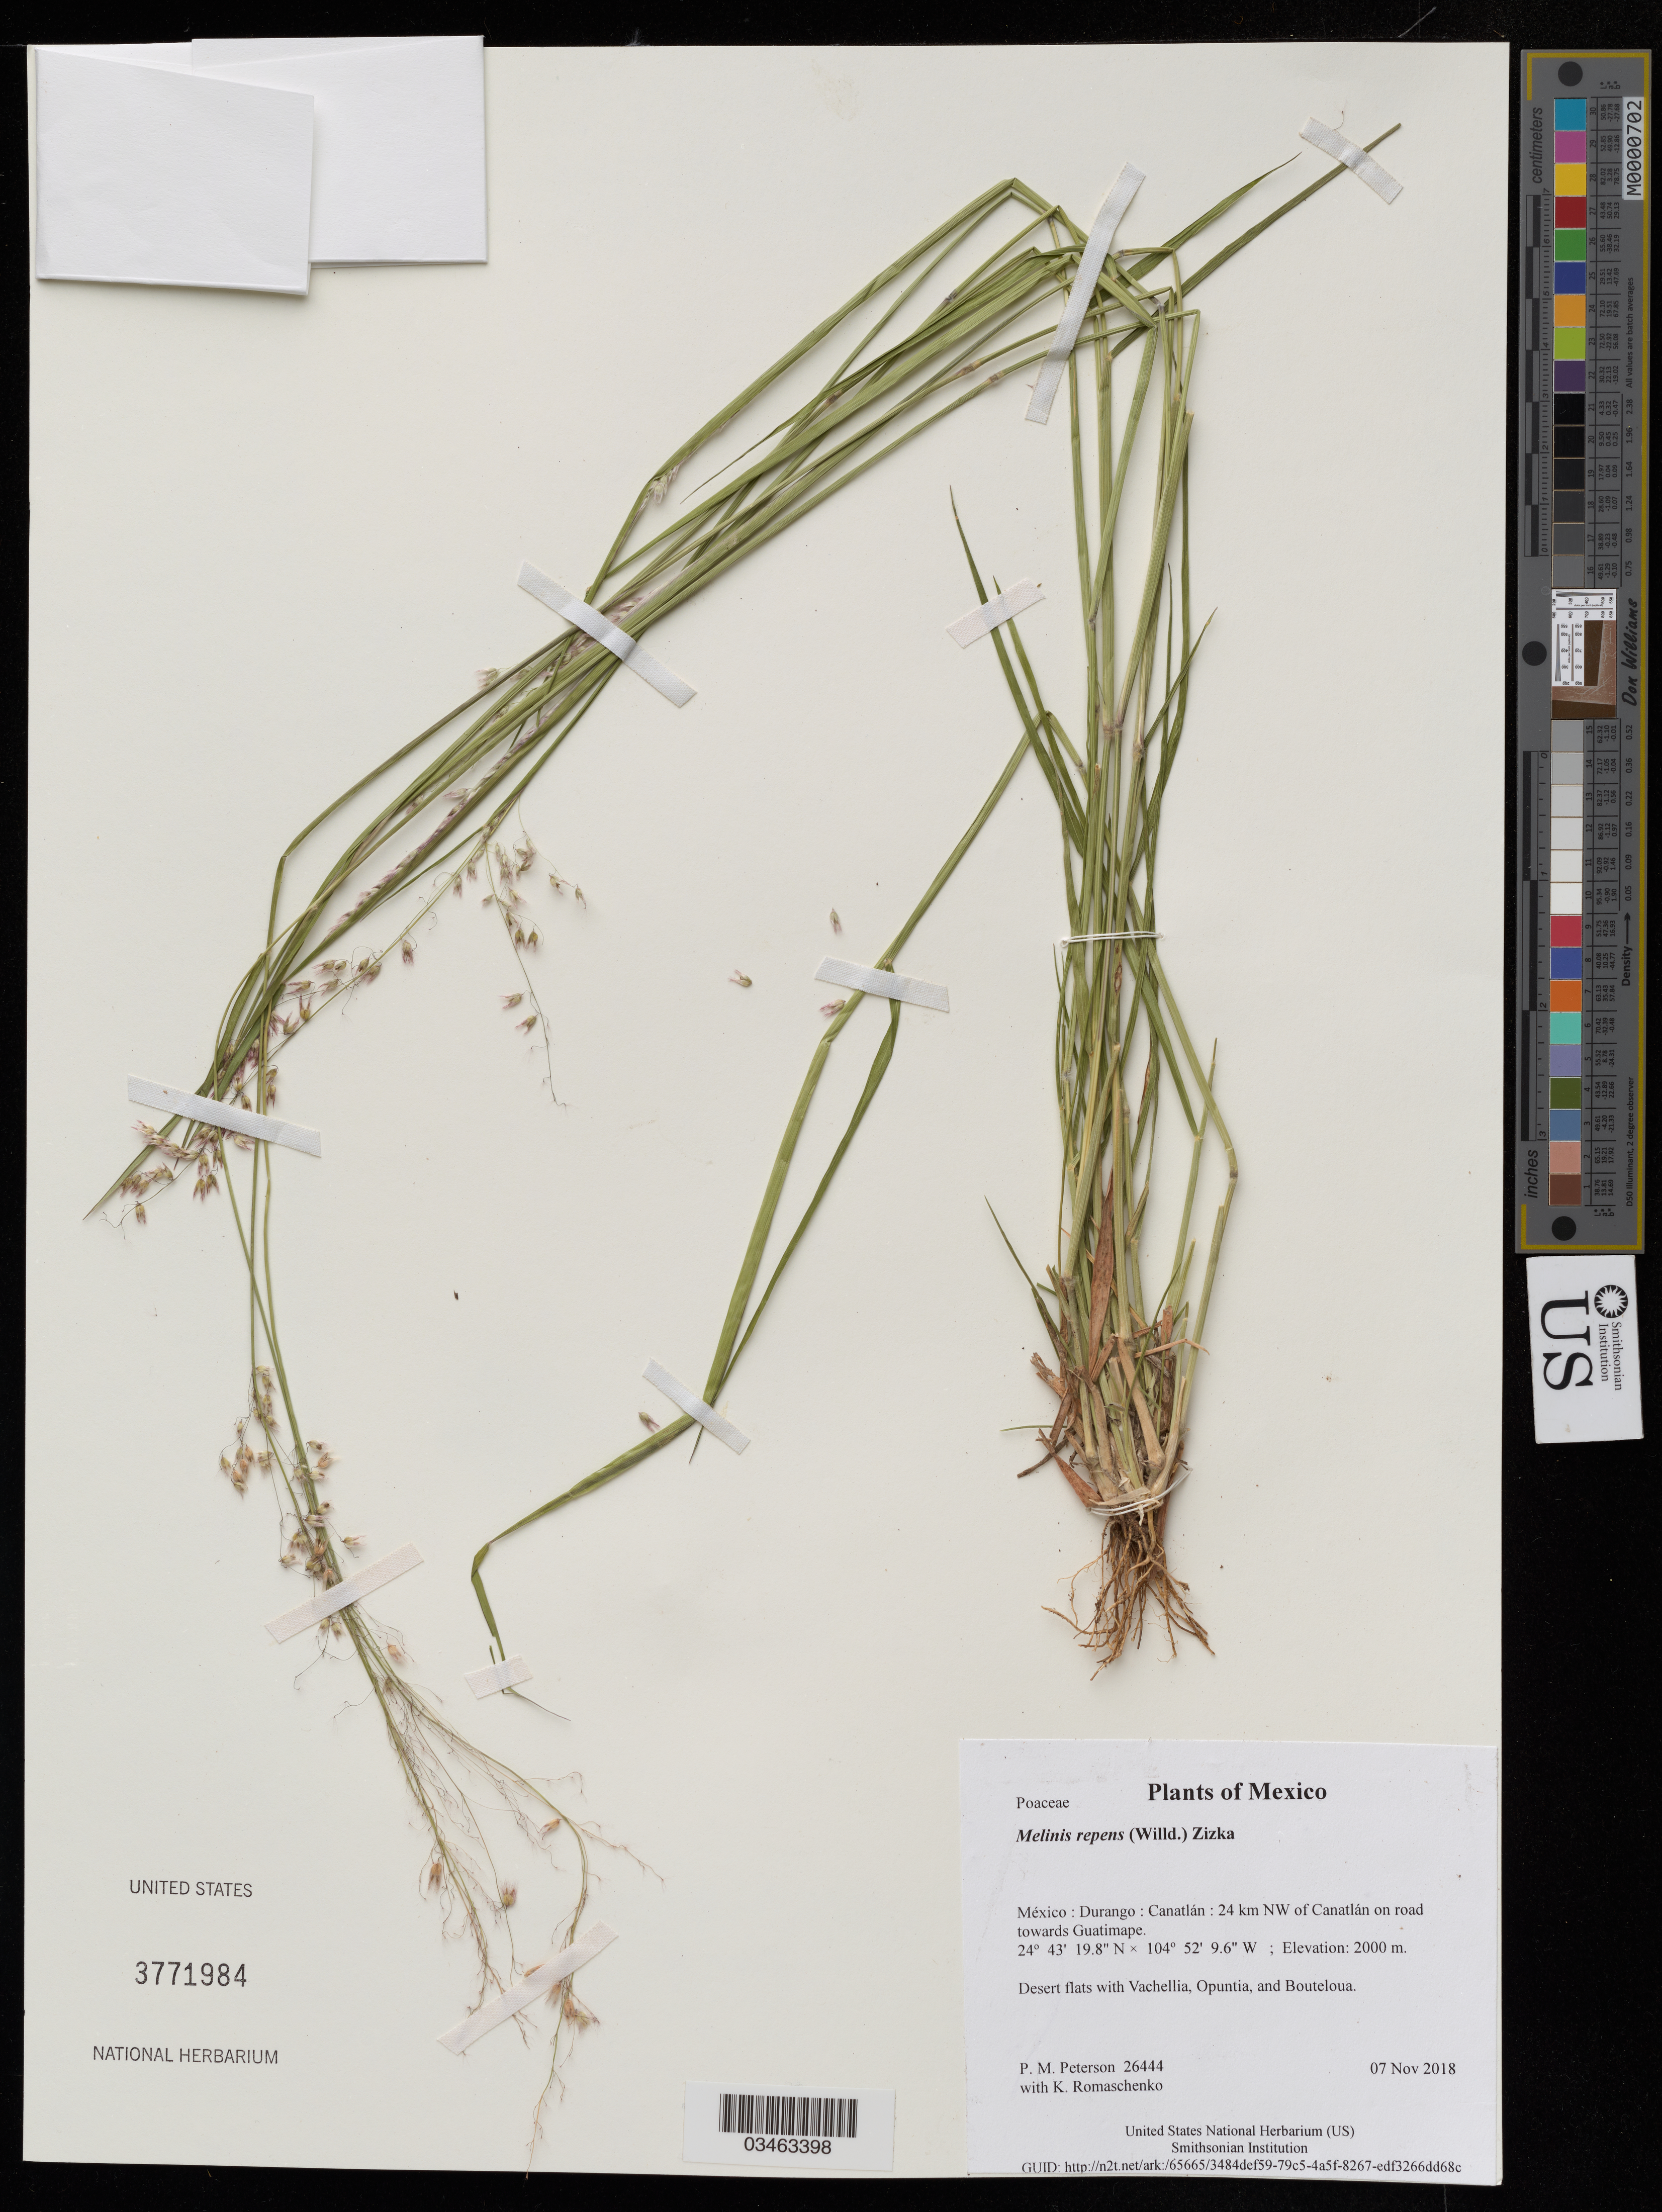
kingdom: Plantae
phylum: Tracheophyta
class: Liliopsida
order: Poales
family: Poaceae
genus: Melinis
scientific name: Melinis repens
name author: (Willd.) Zizka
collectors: P. M. Peterson & K. Romaschenko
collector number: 26444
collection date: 2018-11-07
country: México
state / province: Durango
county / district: Canatlán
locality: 24 km NW of Canatlán on road towards Guatimape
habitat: Desert flats with Vachellia, Opuntia, and Bouteloua.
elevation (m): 2000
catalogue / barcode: US 3771984